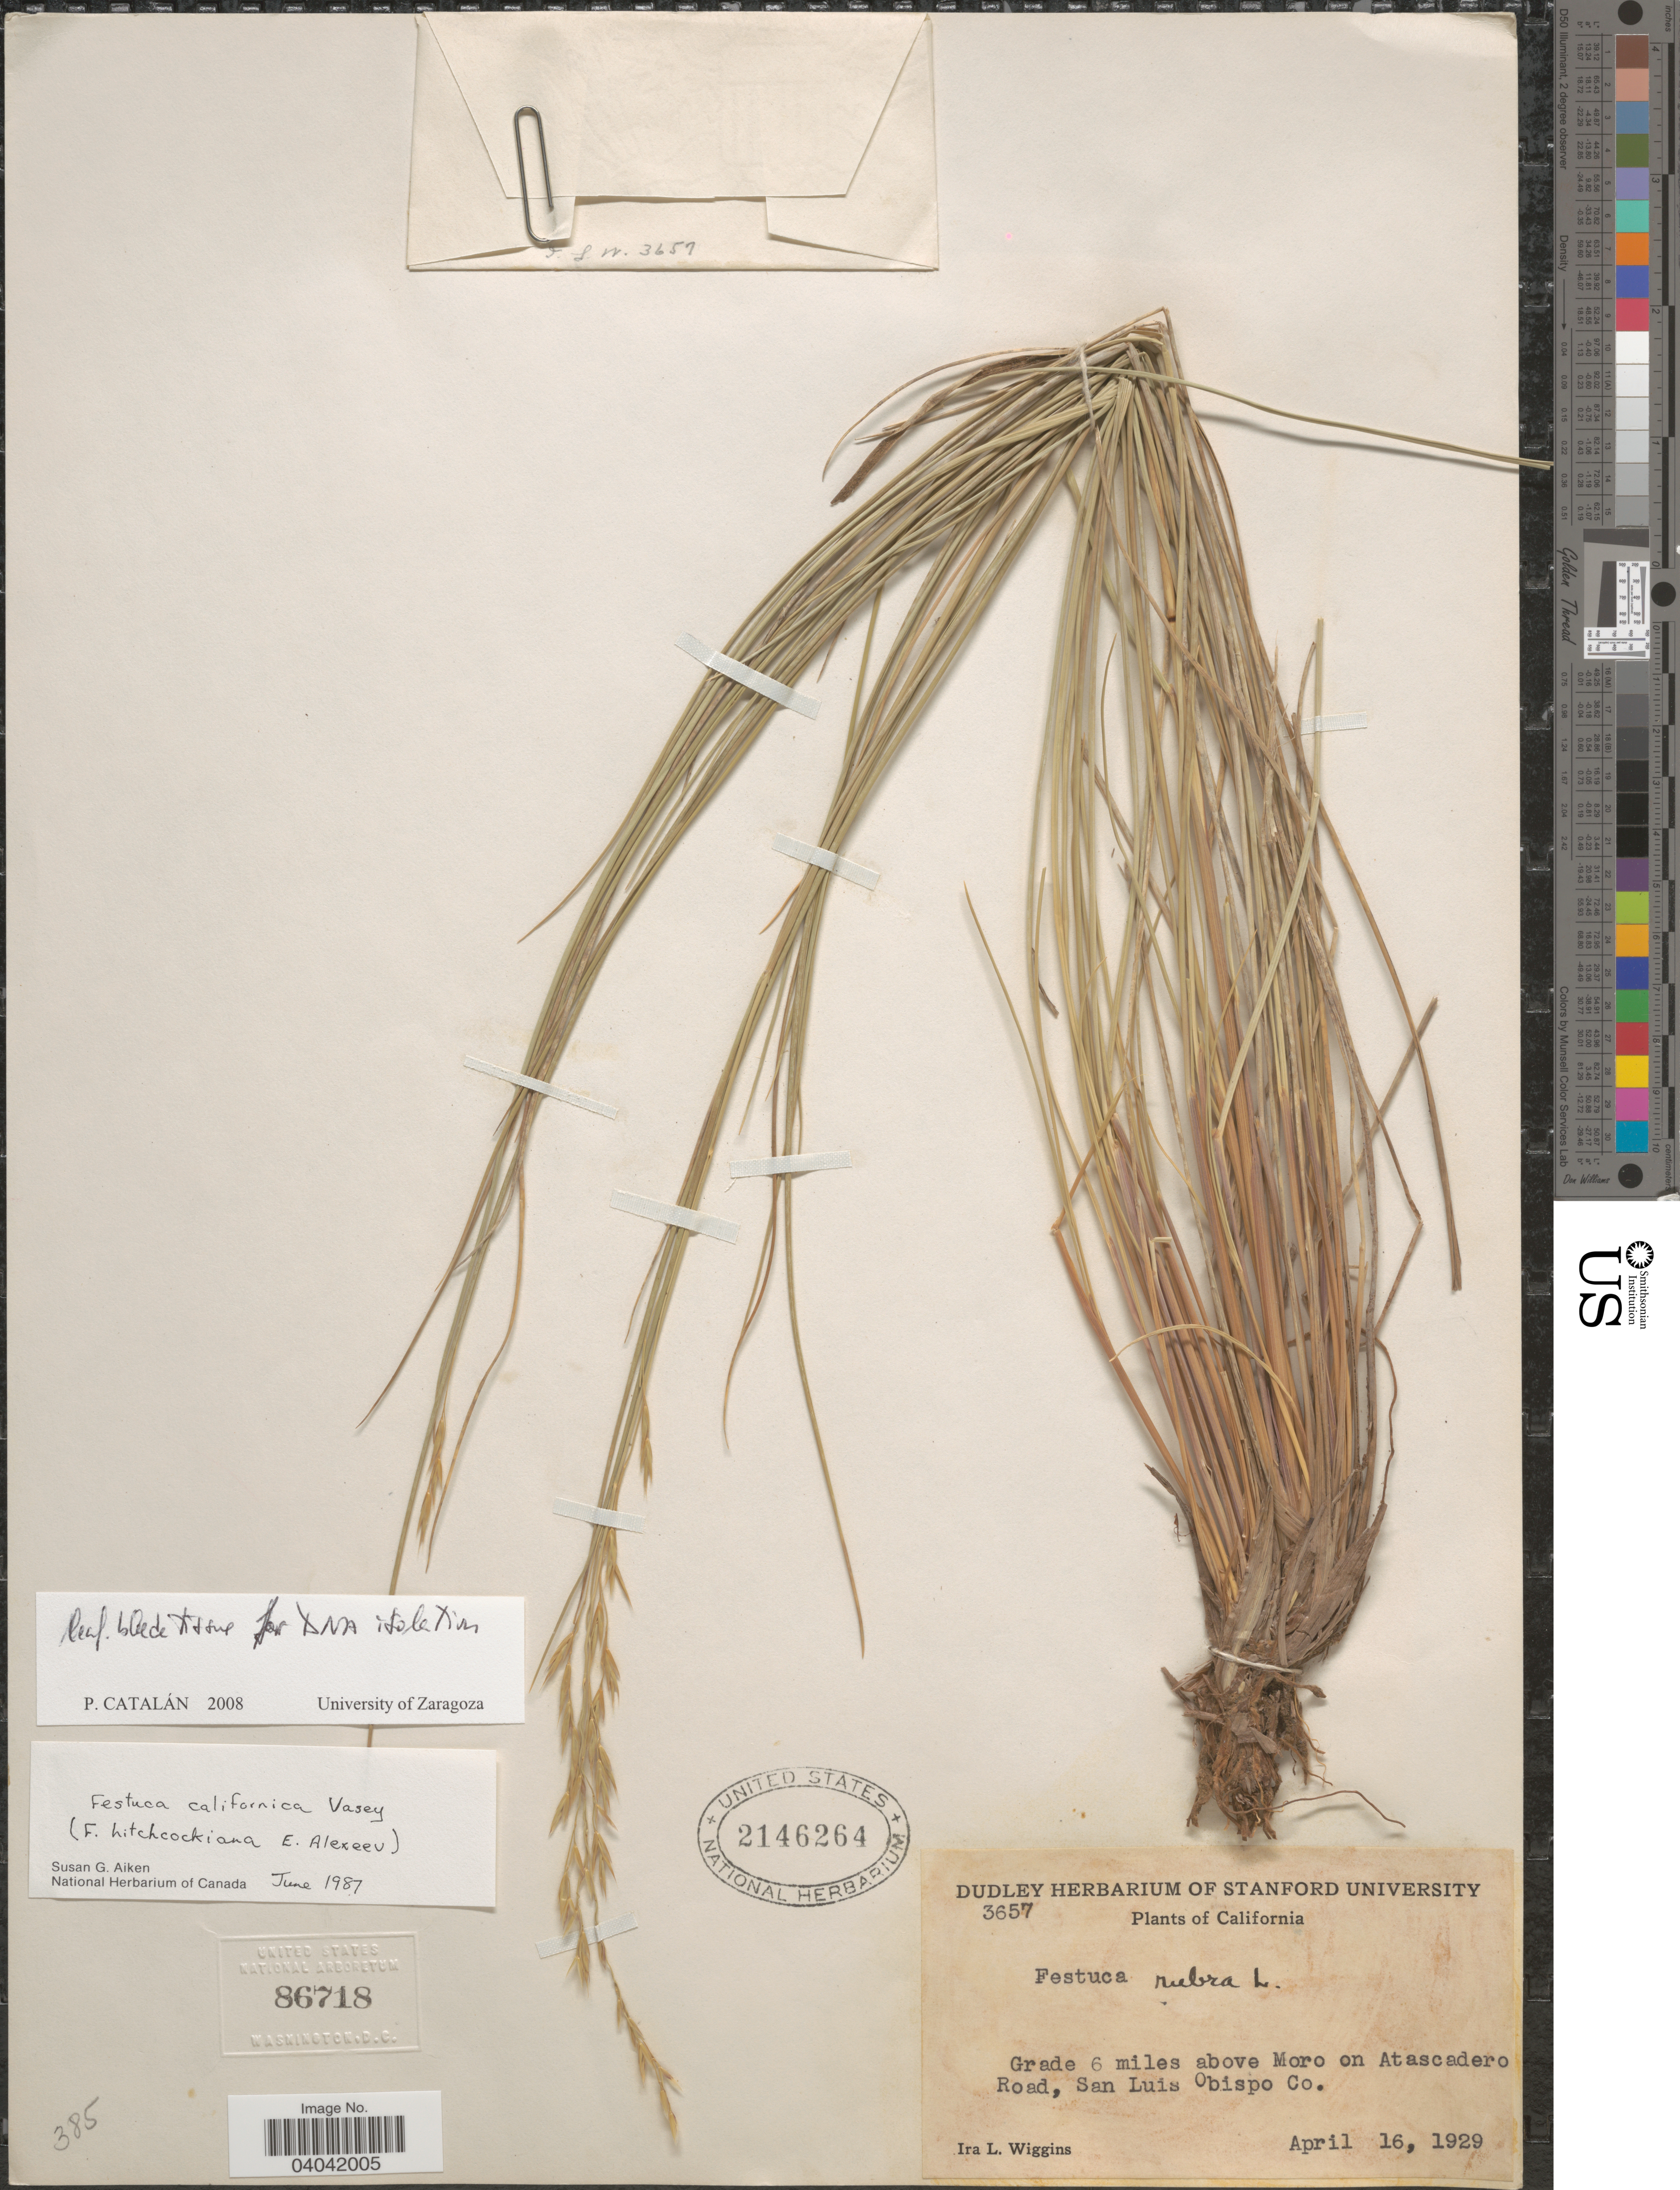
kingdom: Plantae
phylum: Tracheophyta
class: Liliopsida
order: Poales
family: Poaceae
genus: Festuca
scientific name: Festuca californica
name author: Vasey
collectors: I. L. Wiggins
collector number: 3657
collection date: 1929-04-16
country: United States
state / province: California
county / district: San Luis Obispo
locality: Grade 6 miles above Moro on Atascadero Road, San Luis Obispo Co.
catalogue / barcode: US 2146264